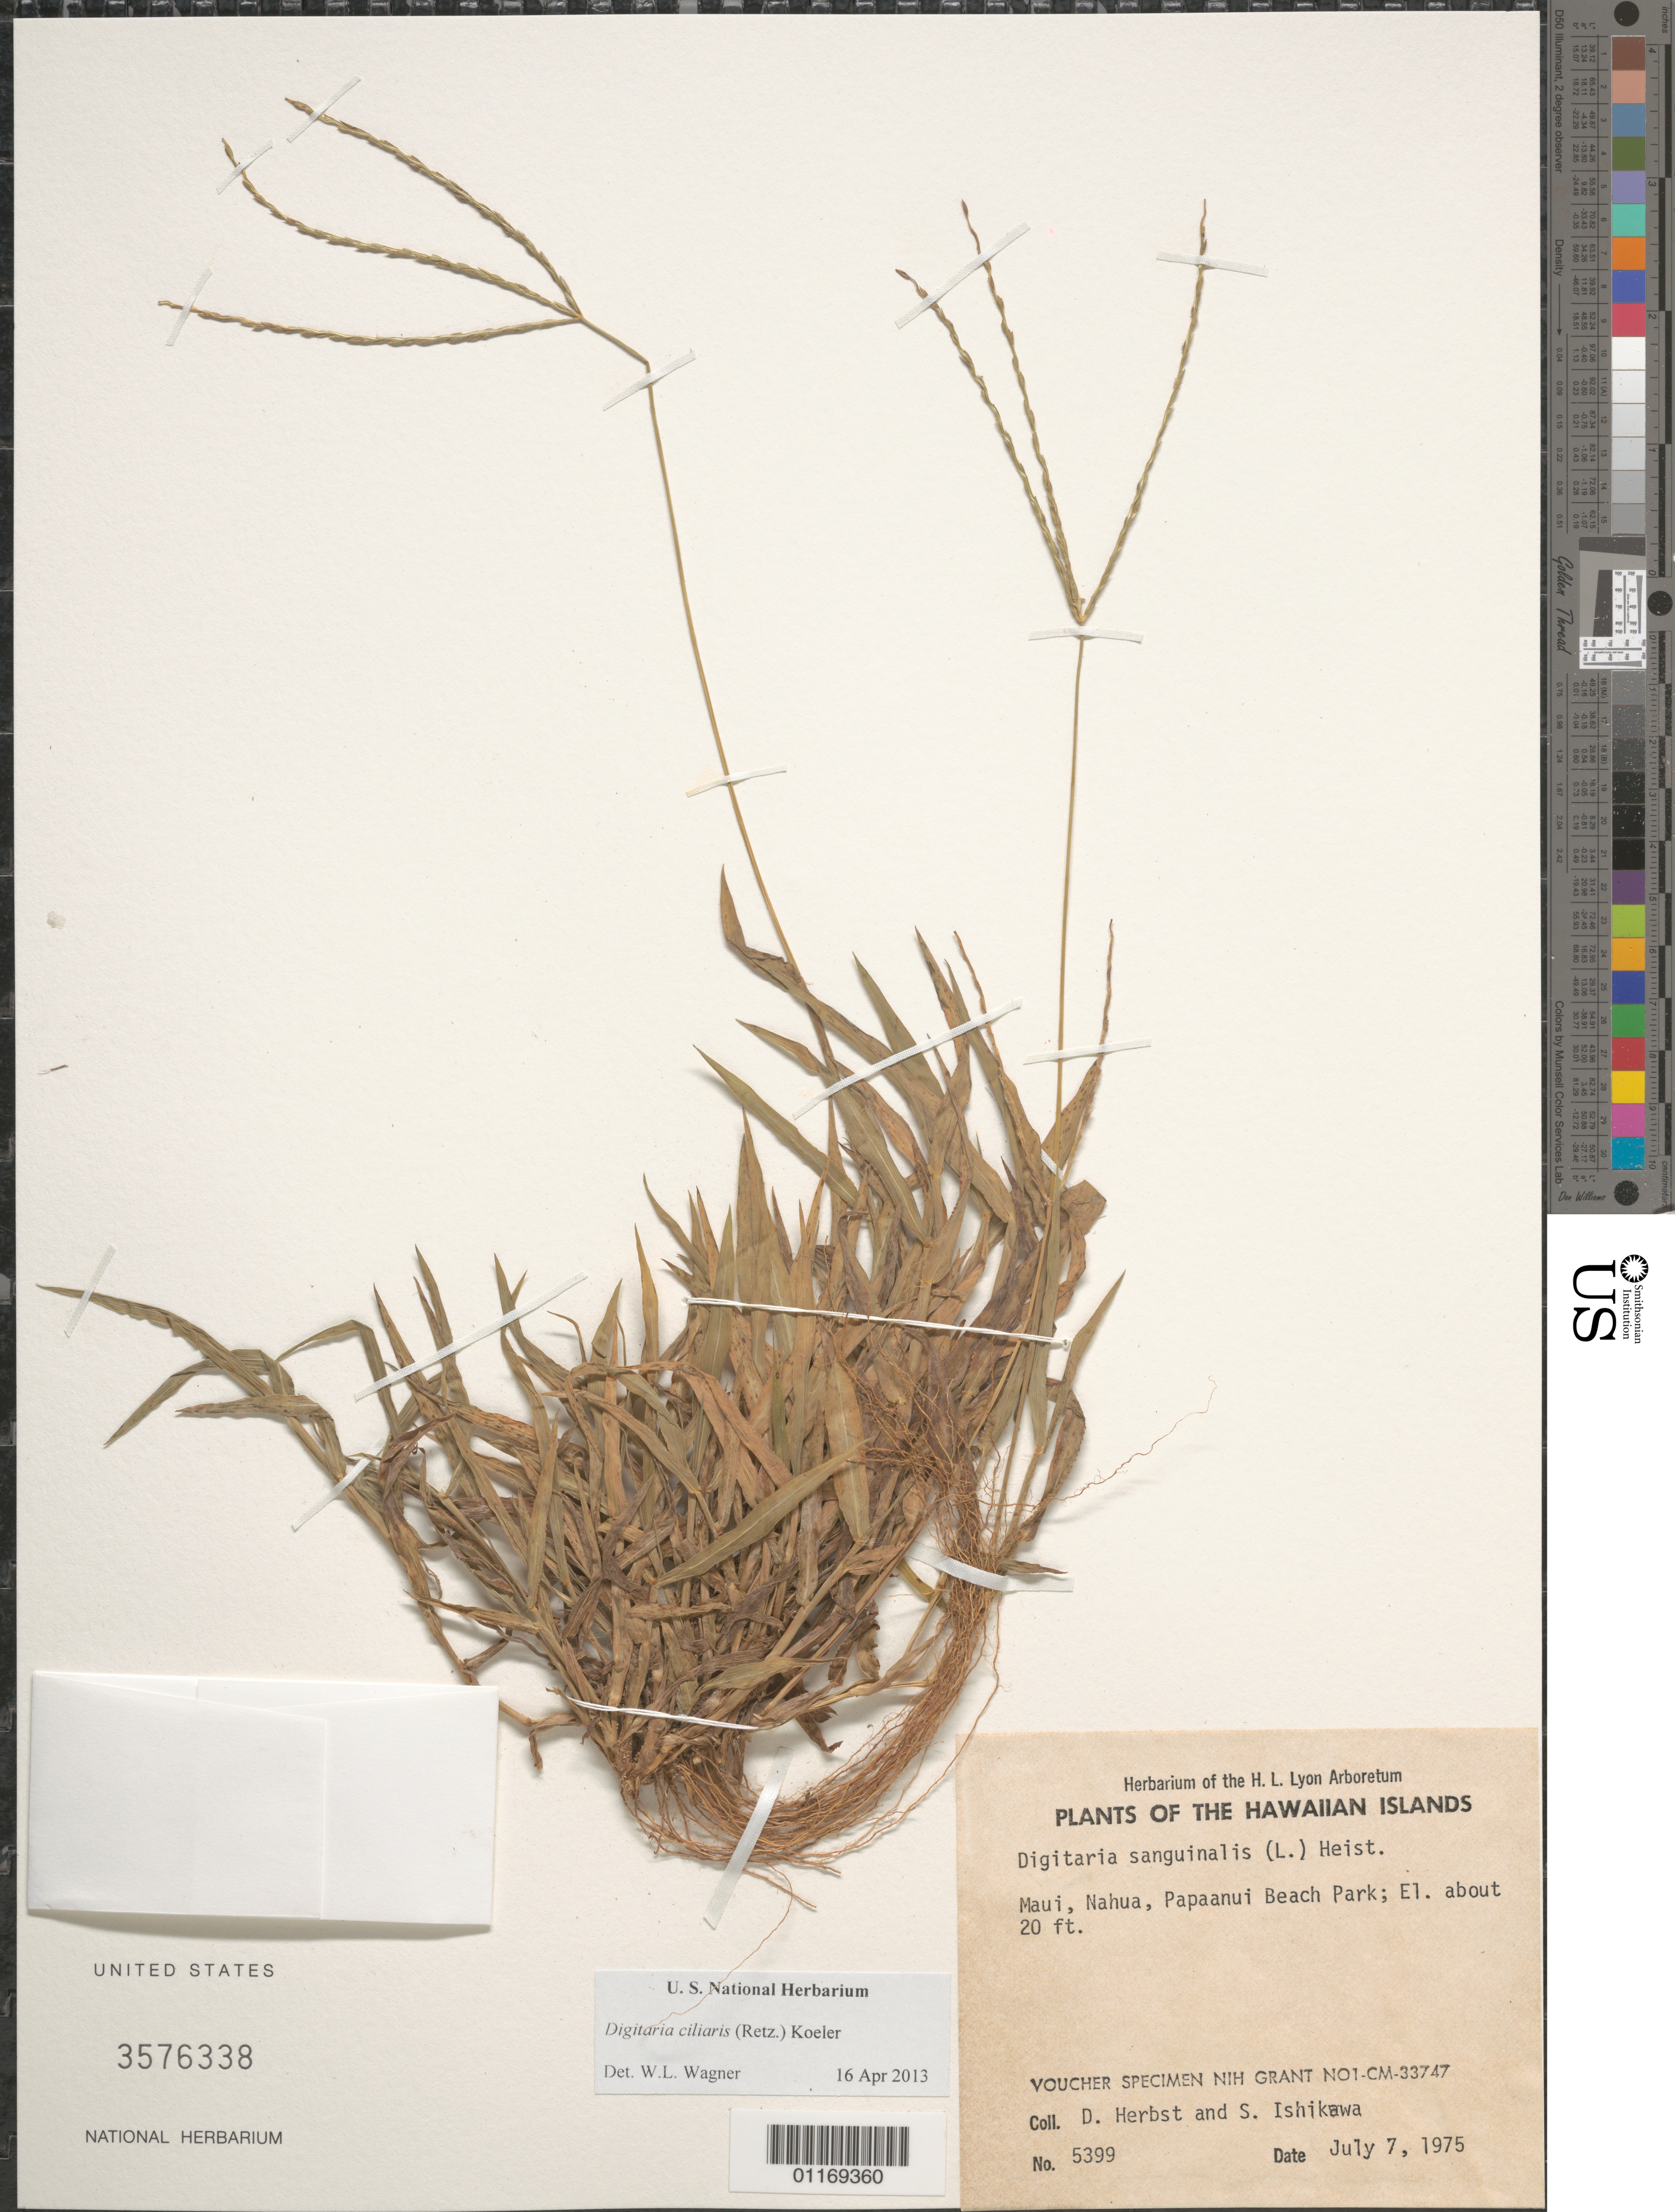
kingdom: Plantae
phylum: Tracheophyta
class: Liliopsida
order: Poales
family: Poaceae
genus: Digitaria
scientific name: Digitaria ciliaris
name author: (Retz.) Koeler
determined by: Wagner, W. L., (BOT), Smithsonian Institution - National Museum of Natural History (UNITED STATES)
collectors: D. R. Herbst & S. Ishikawa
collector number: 5399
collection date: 1975-07-07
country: United States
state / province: Hawaii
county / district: Maui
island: Maui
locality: Najua, Papaanui Beach Park.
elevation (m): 6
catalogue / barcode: US 3576338